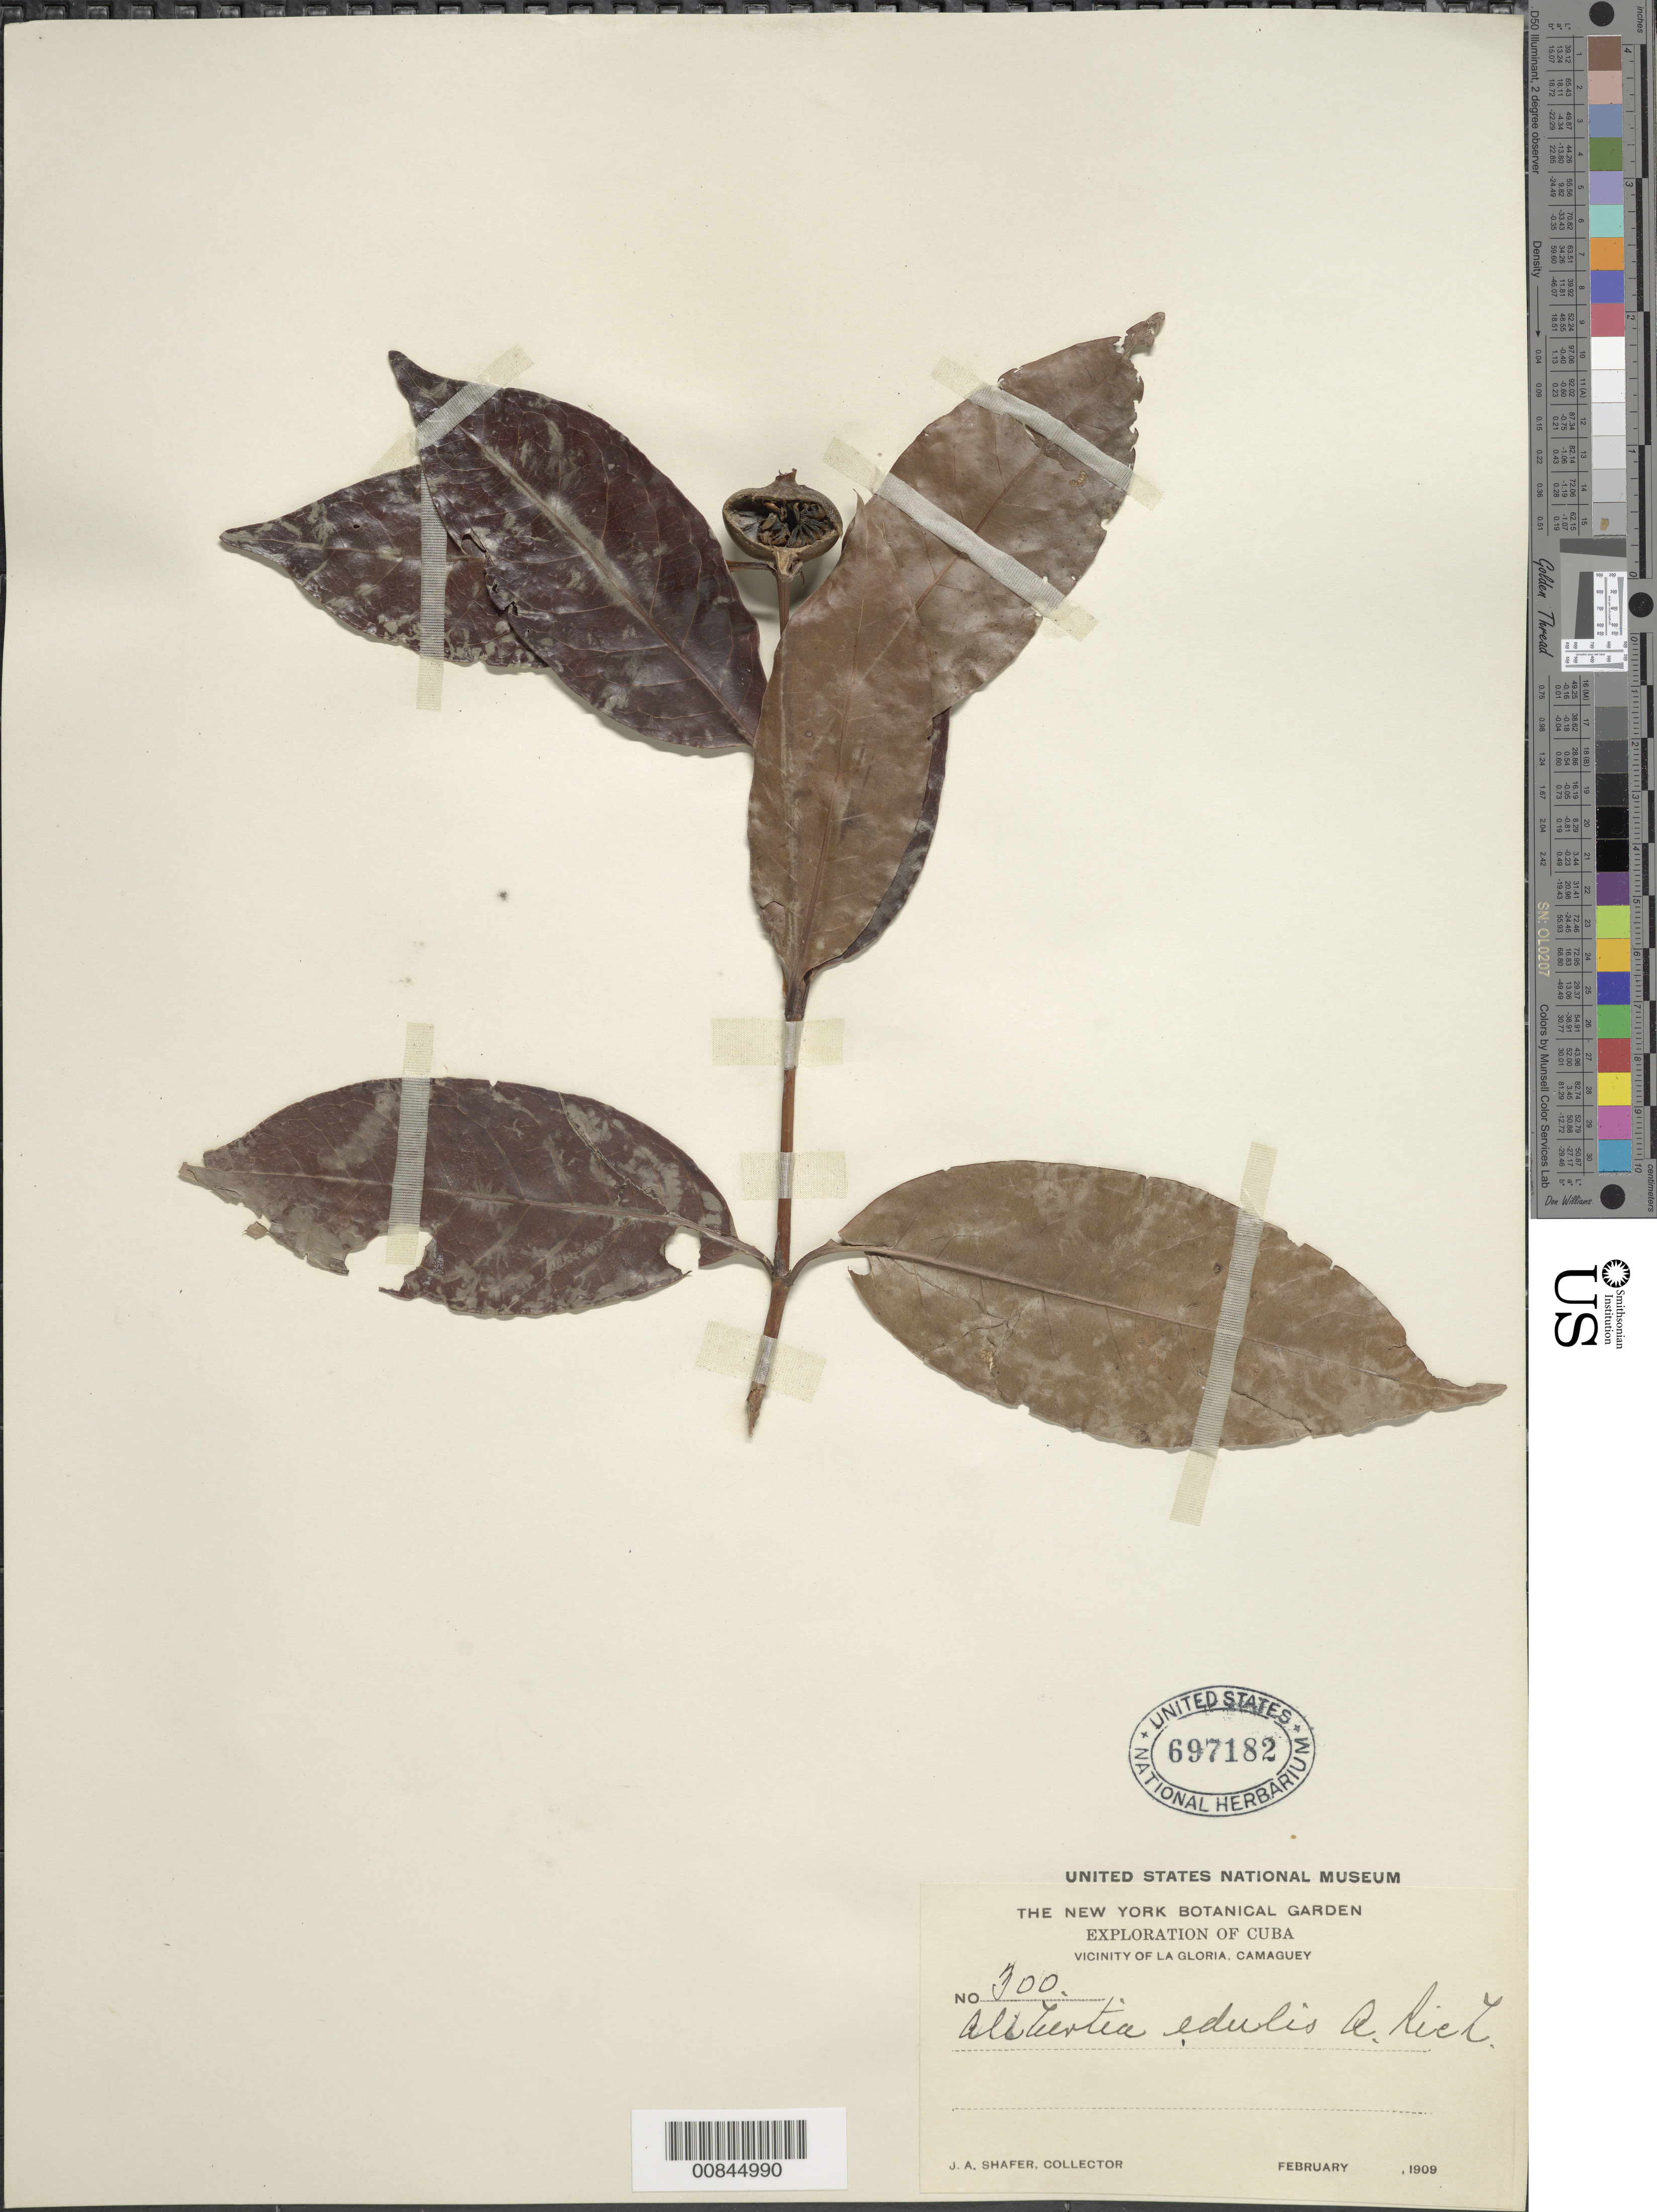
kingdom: Plantae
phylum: Tracheophyta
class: Magnoliopsida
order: Gentianales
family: Rubiaceae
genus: Alibertia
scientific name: Alibertia edulis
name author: (Rich.) A. Rich. ex DC.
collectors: J. A. Shafer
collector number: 300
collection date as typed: Feb 1909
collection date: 1909-02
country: Cuba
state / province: Camaguey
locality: Vicinity of La Gloria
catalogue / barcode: US 697182